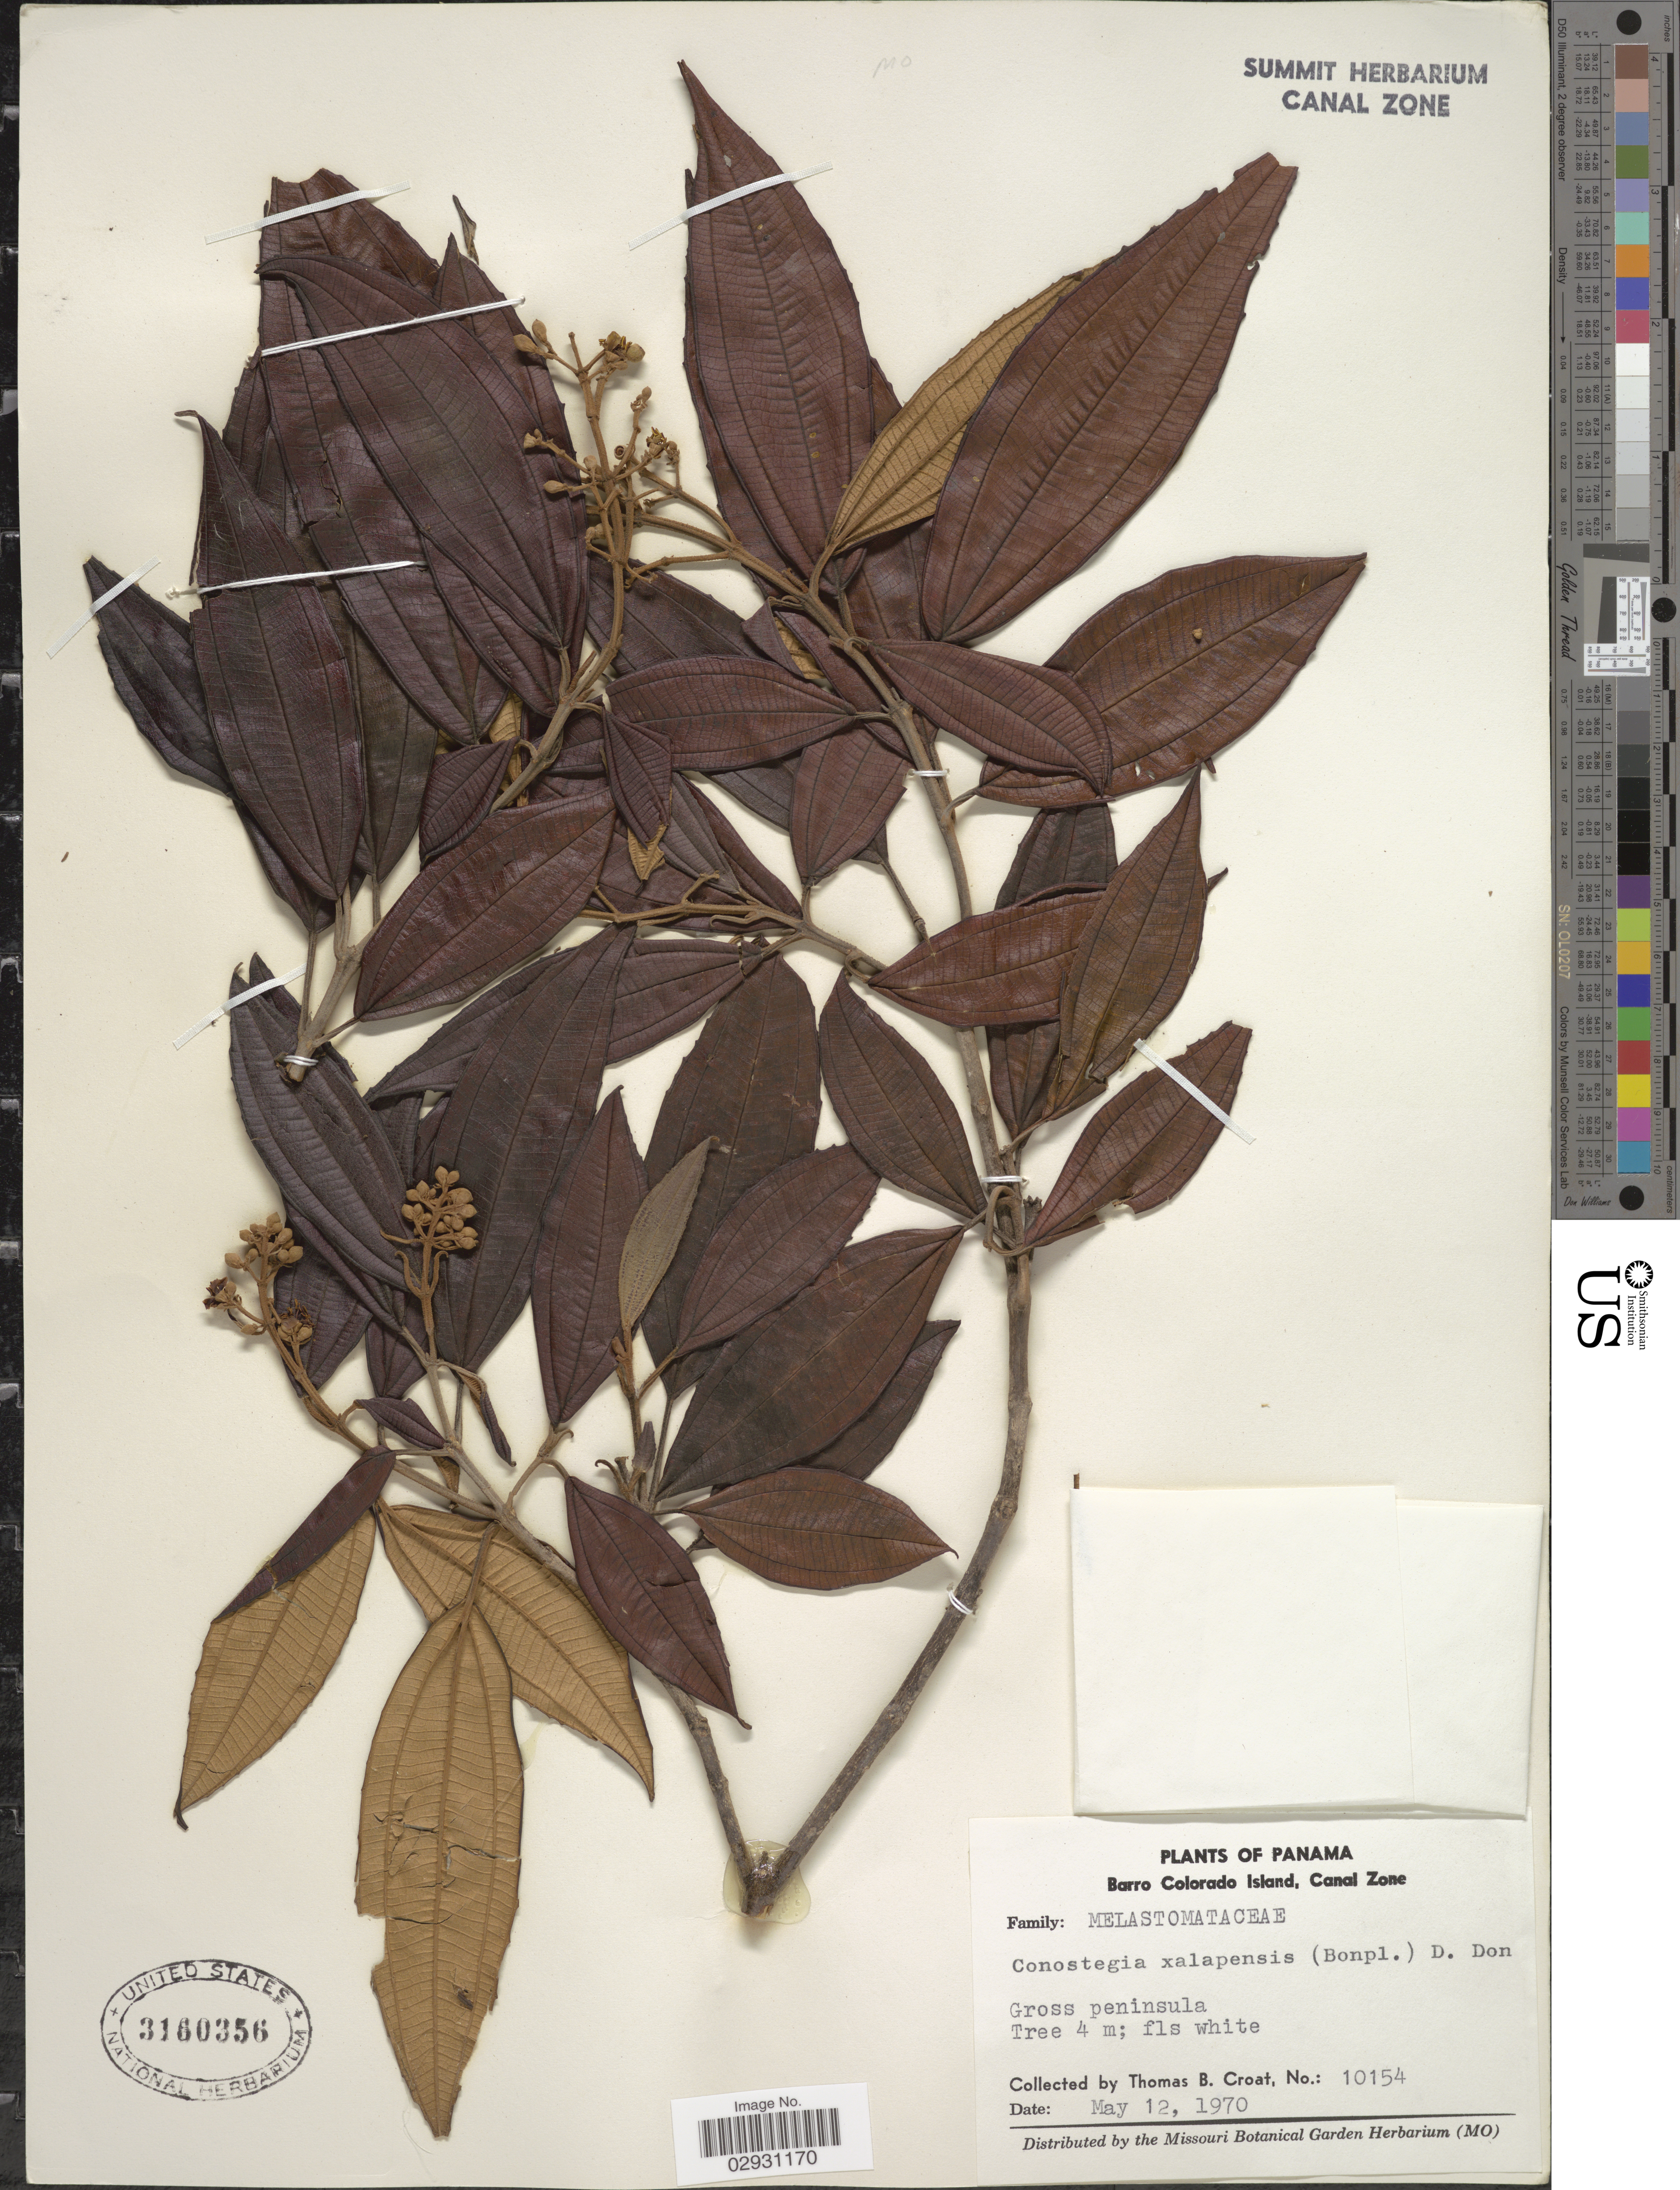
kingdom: Plantae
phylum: Tracheophyta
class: Magnoliopsida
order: Myrtales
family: Melastomataceae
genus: Conostegia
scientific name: Conostegia quadrangularis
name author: Schltdl. ex Steud.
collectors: T. B. Croat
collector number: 10154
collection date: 1970-05-12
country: Panama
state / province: Panamá Oeste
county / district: Canal Zone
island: Barro Colorado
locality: Barro Colorado Island, Canal Zone.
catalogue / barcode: US 3160356